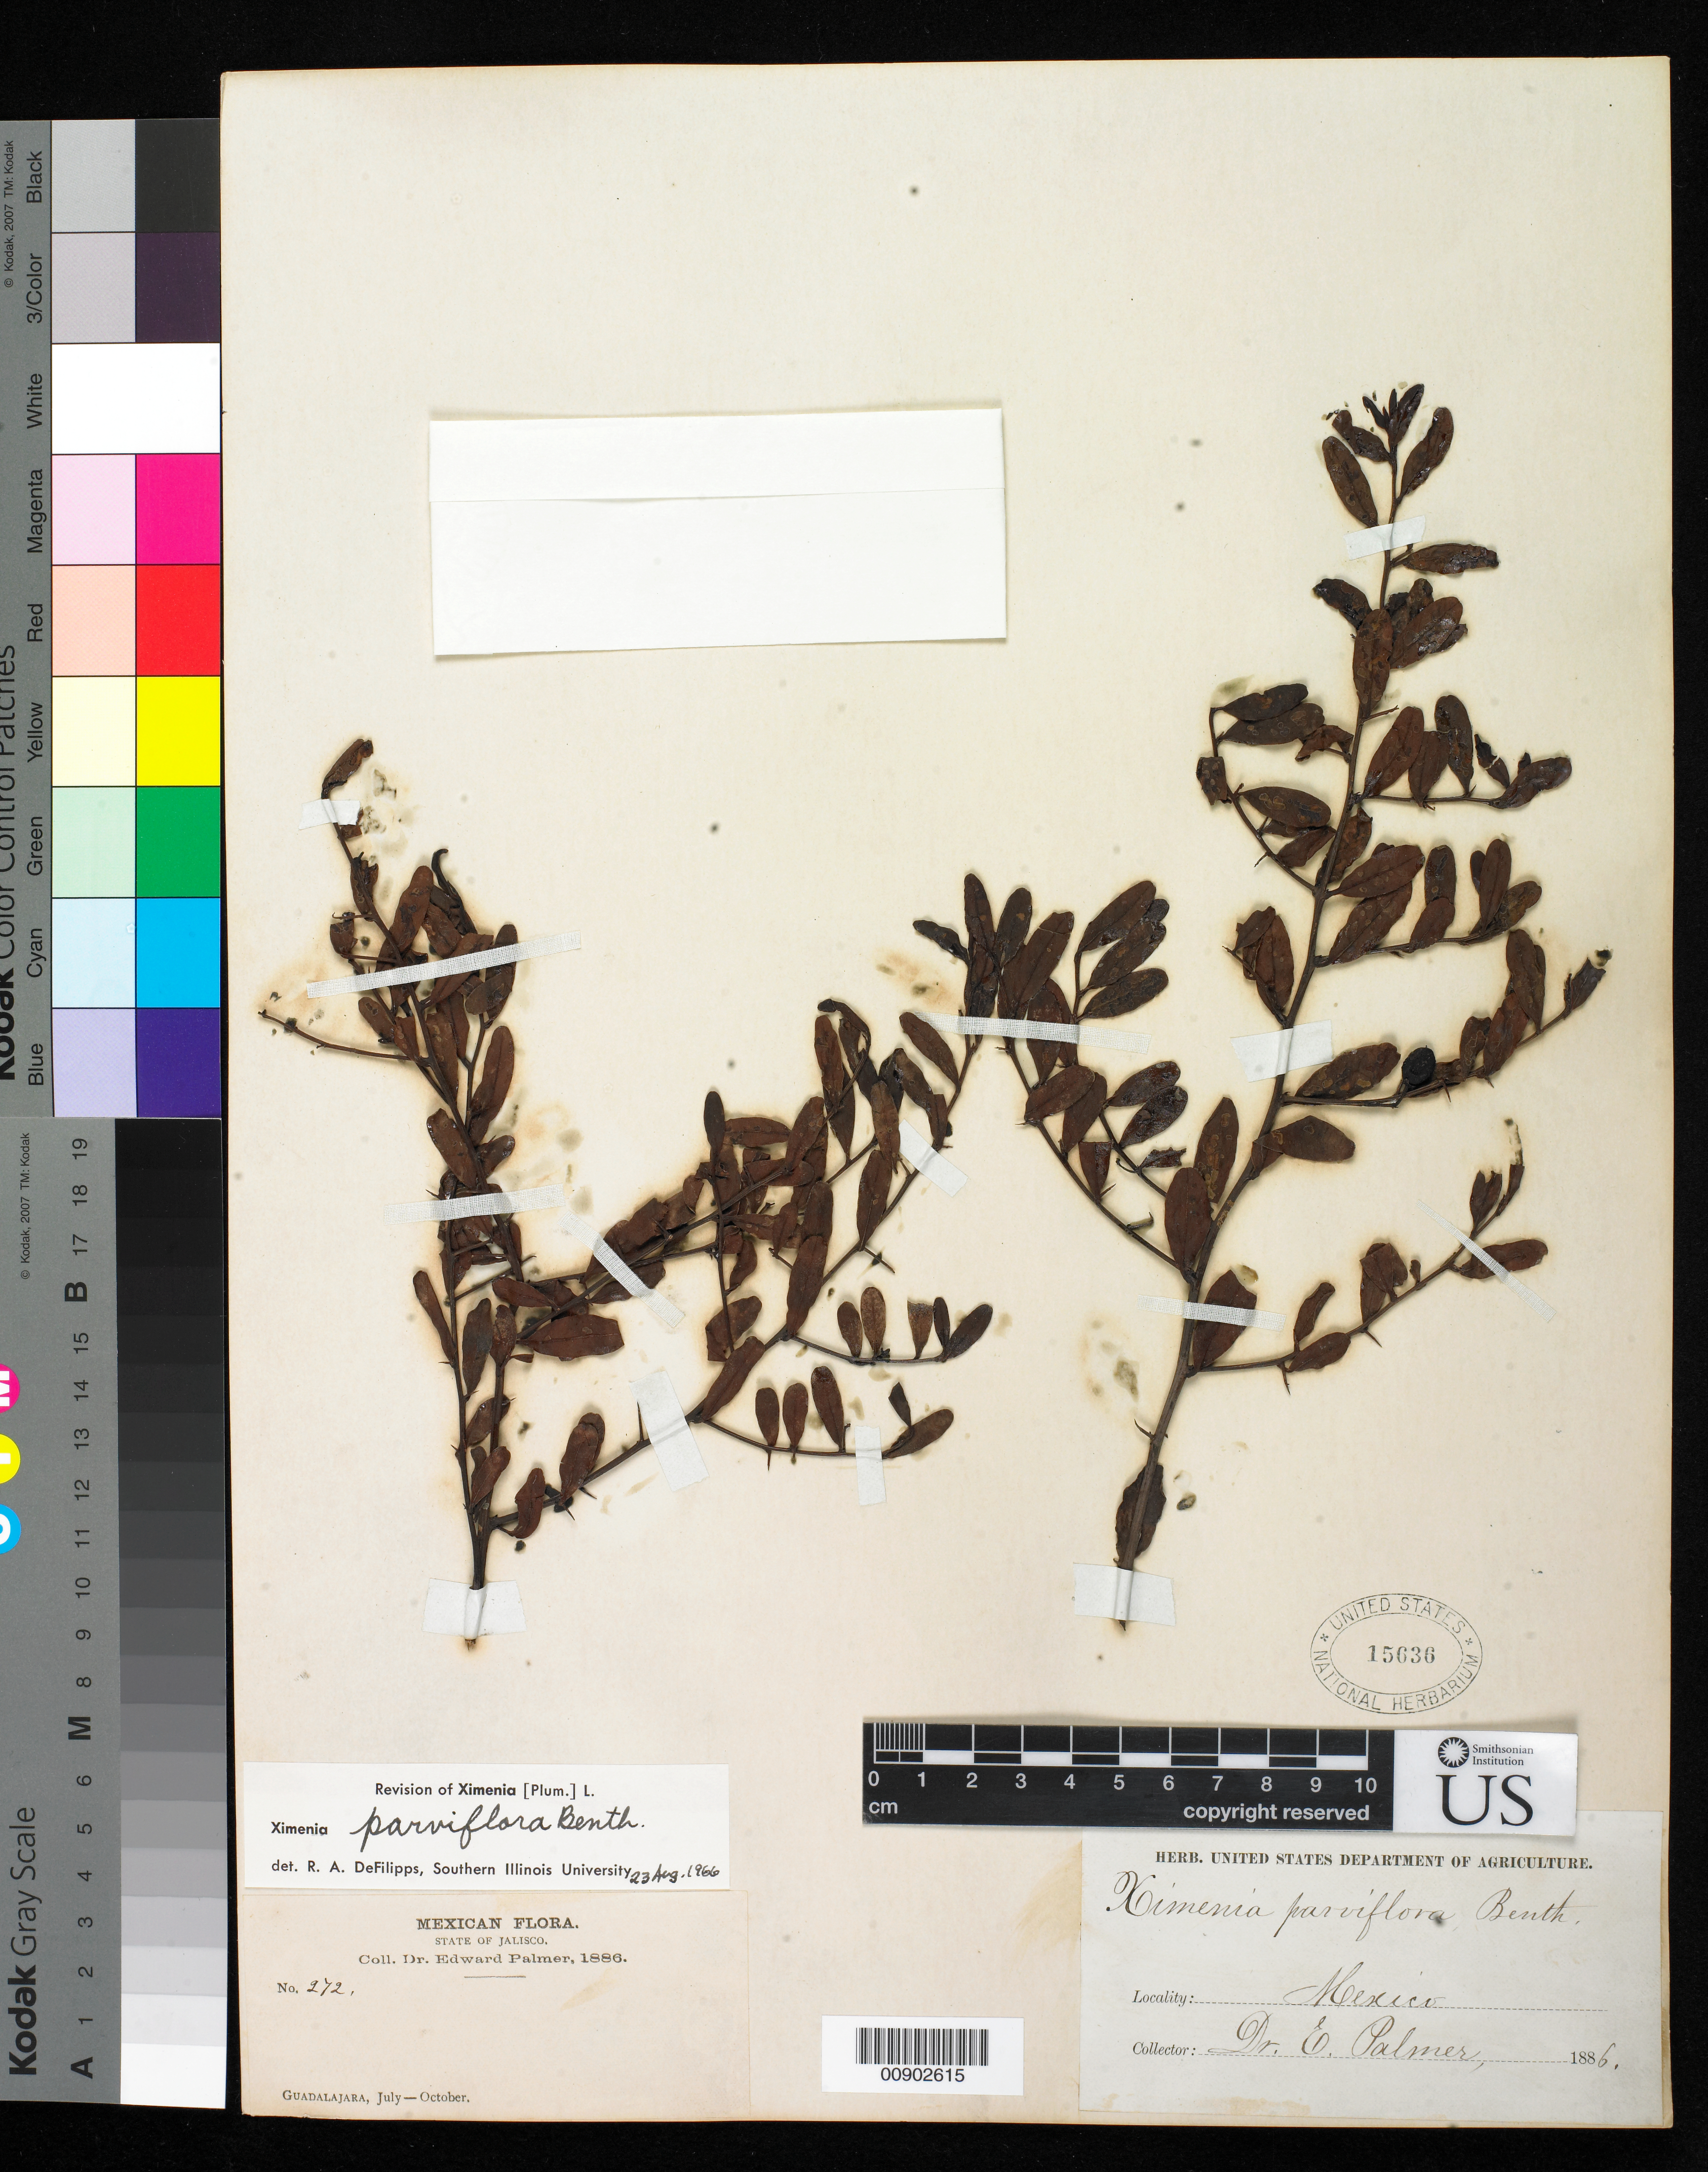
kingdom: Plantae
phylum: Tracheophyta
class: Magnoliopsida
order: Santalales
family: Ximeniaceae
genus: Ximenia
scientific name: Ximenia parviflora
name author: Benth.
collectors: E. Palmer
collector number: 272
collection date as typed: Jul 1886 to -- Oct 1886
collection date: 1886-07/1886-10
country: Mexico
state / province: Jalisco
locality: Guadalajara, Jalisco.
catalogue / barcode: US 15636